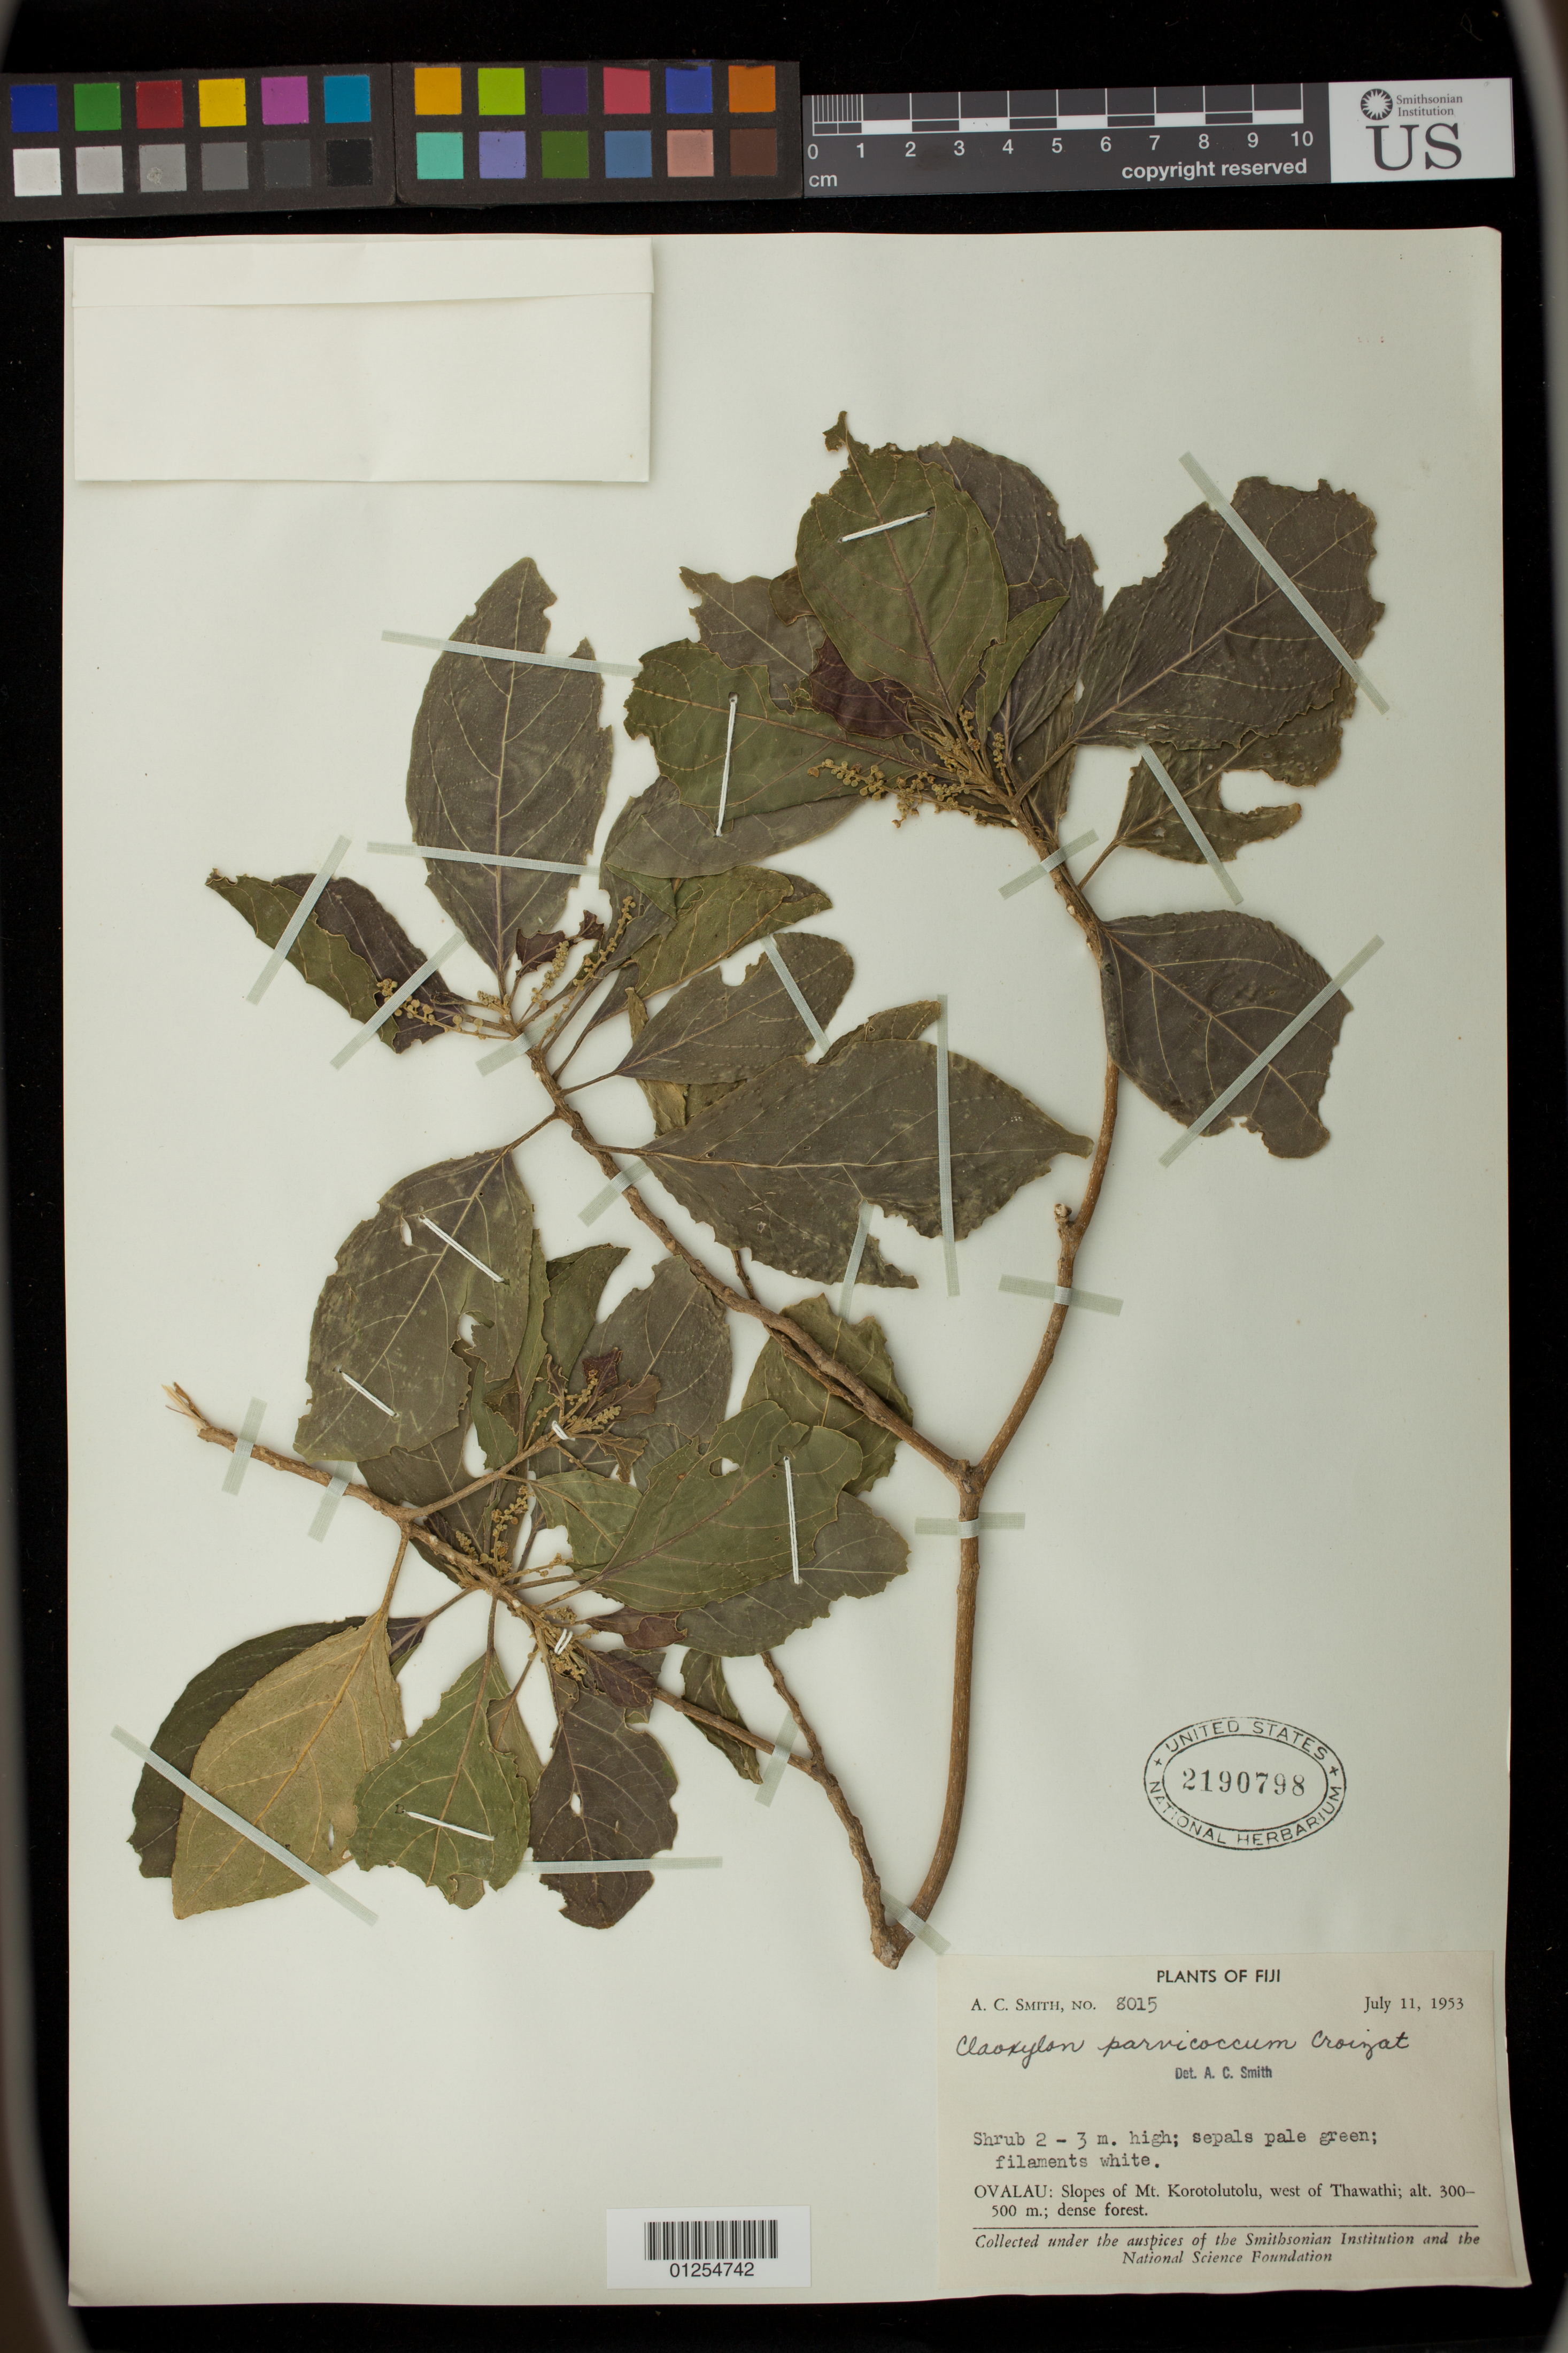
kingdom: Plantae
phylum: Tracheophyta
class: Magnoliopsida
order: Malpighiales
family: Euphorbiaceae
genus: Claoxylon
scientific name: Claoxylon parvicoccum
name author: Croizat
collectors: A. C. Smith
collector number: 8015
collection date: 1953-07-11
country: Fiji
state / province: Eastern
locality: Ovalau: Slopes of Mt. Korotolutolu, west of Thawathi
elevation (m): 300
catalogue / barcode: US 2190798